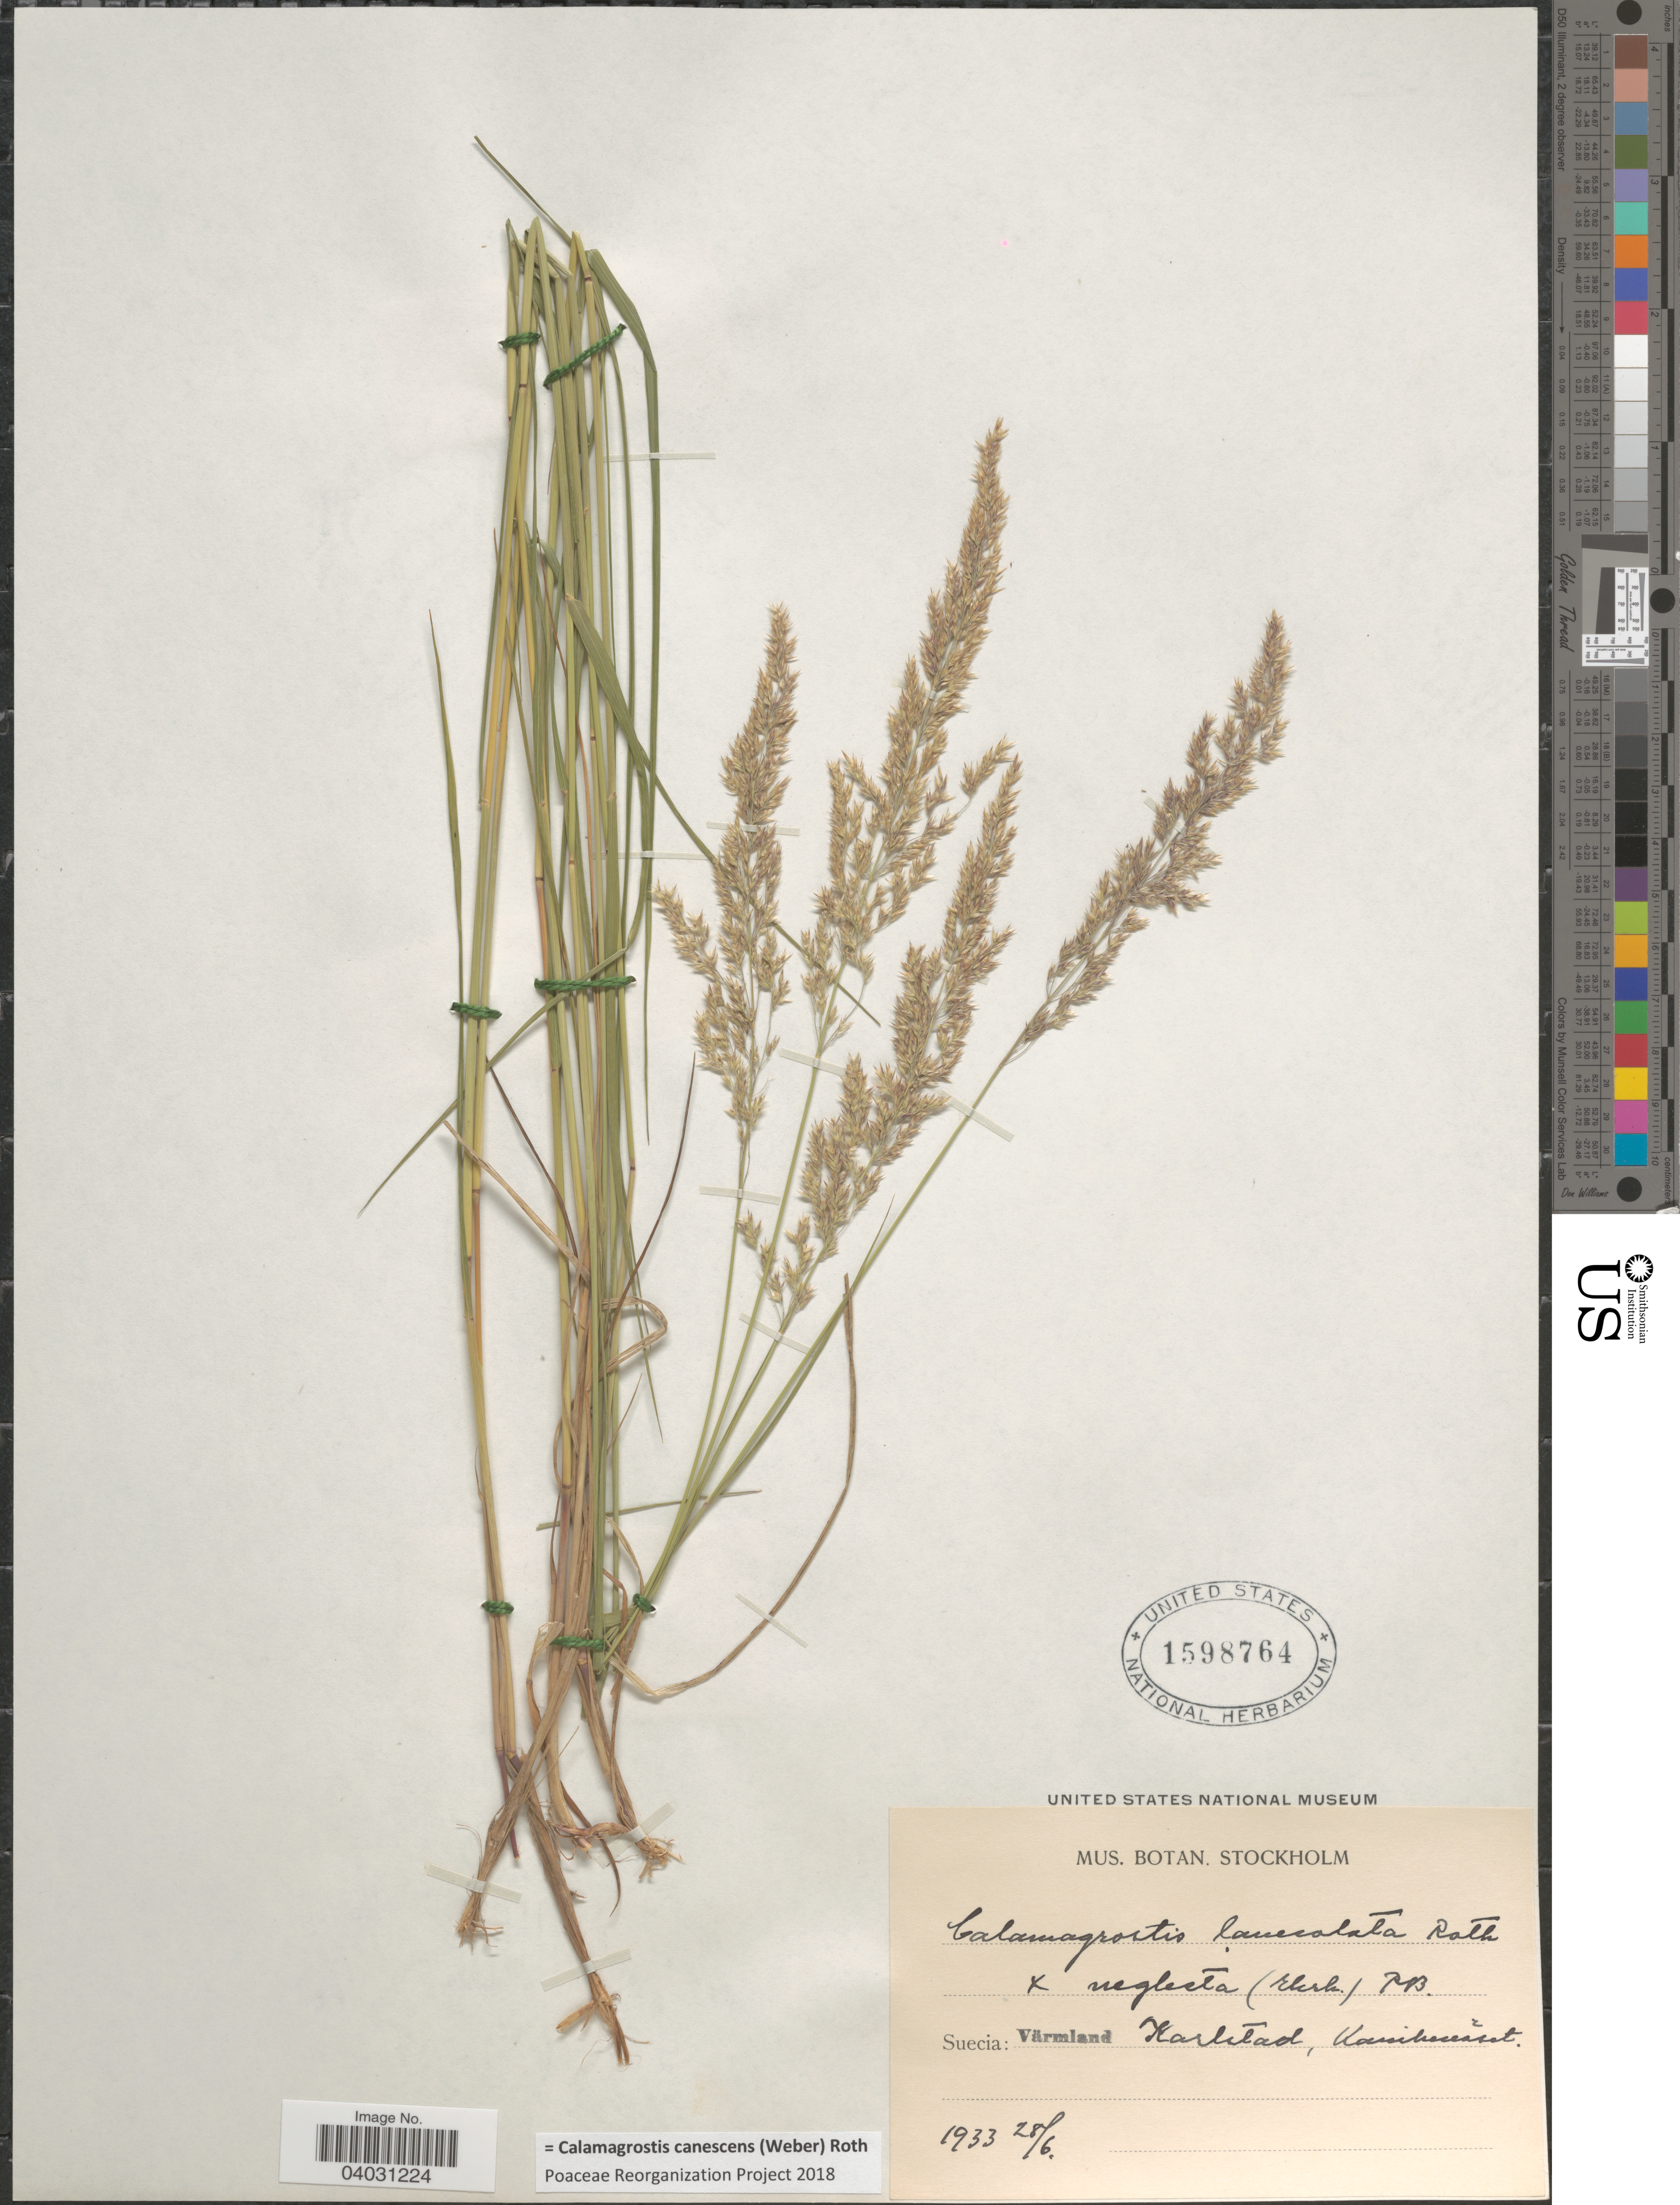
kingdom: Plantae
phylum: Tracheophyta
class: Liliopsida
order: Poales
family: Poaceae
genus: Calamagrostis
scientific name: Calamagrostis canescens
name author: (G.H. Weber) Roth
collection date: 1933-06-28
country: Sweden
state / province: Varmland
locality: Suecia: Värmland Karlstad, Vanishnaset [interpreted].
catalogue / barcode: US 1598764